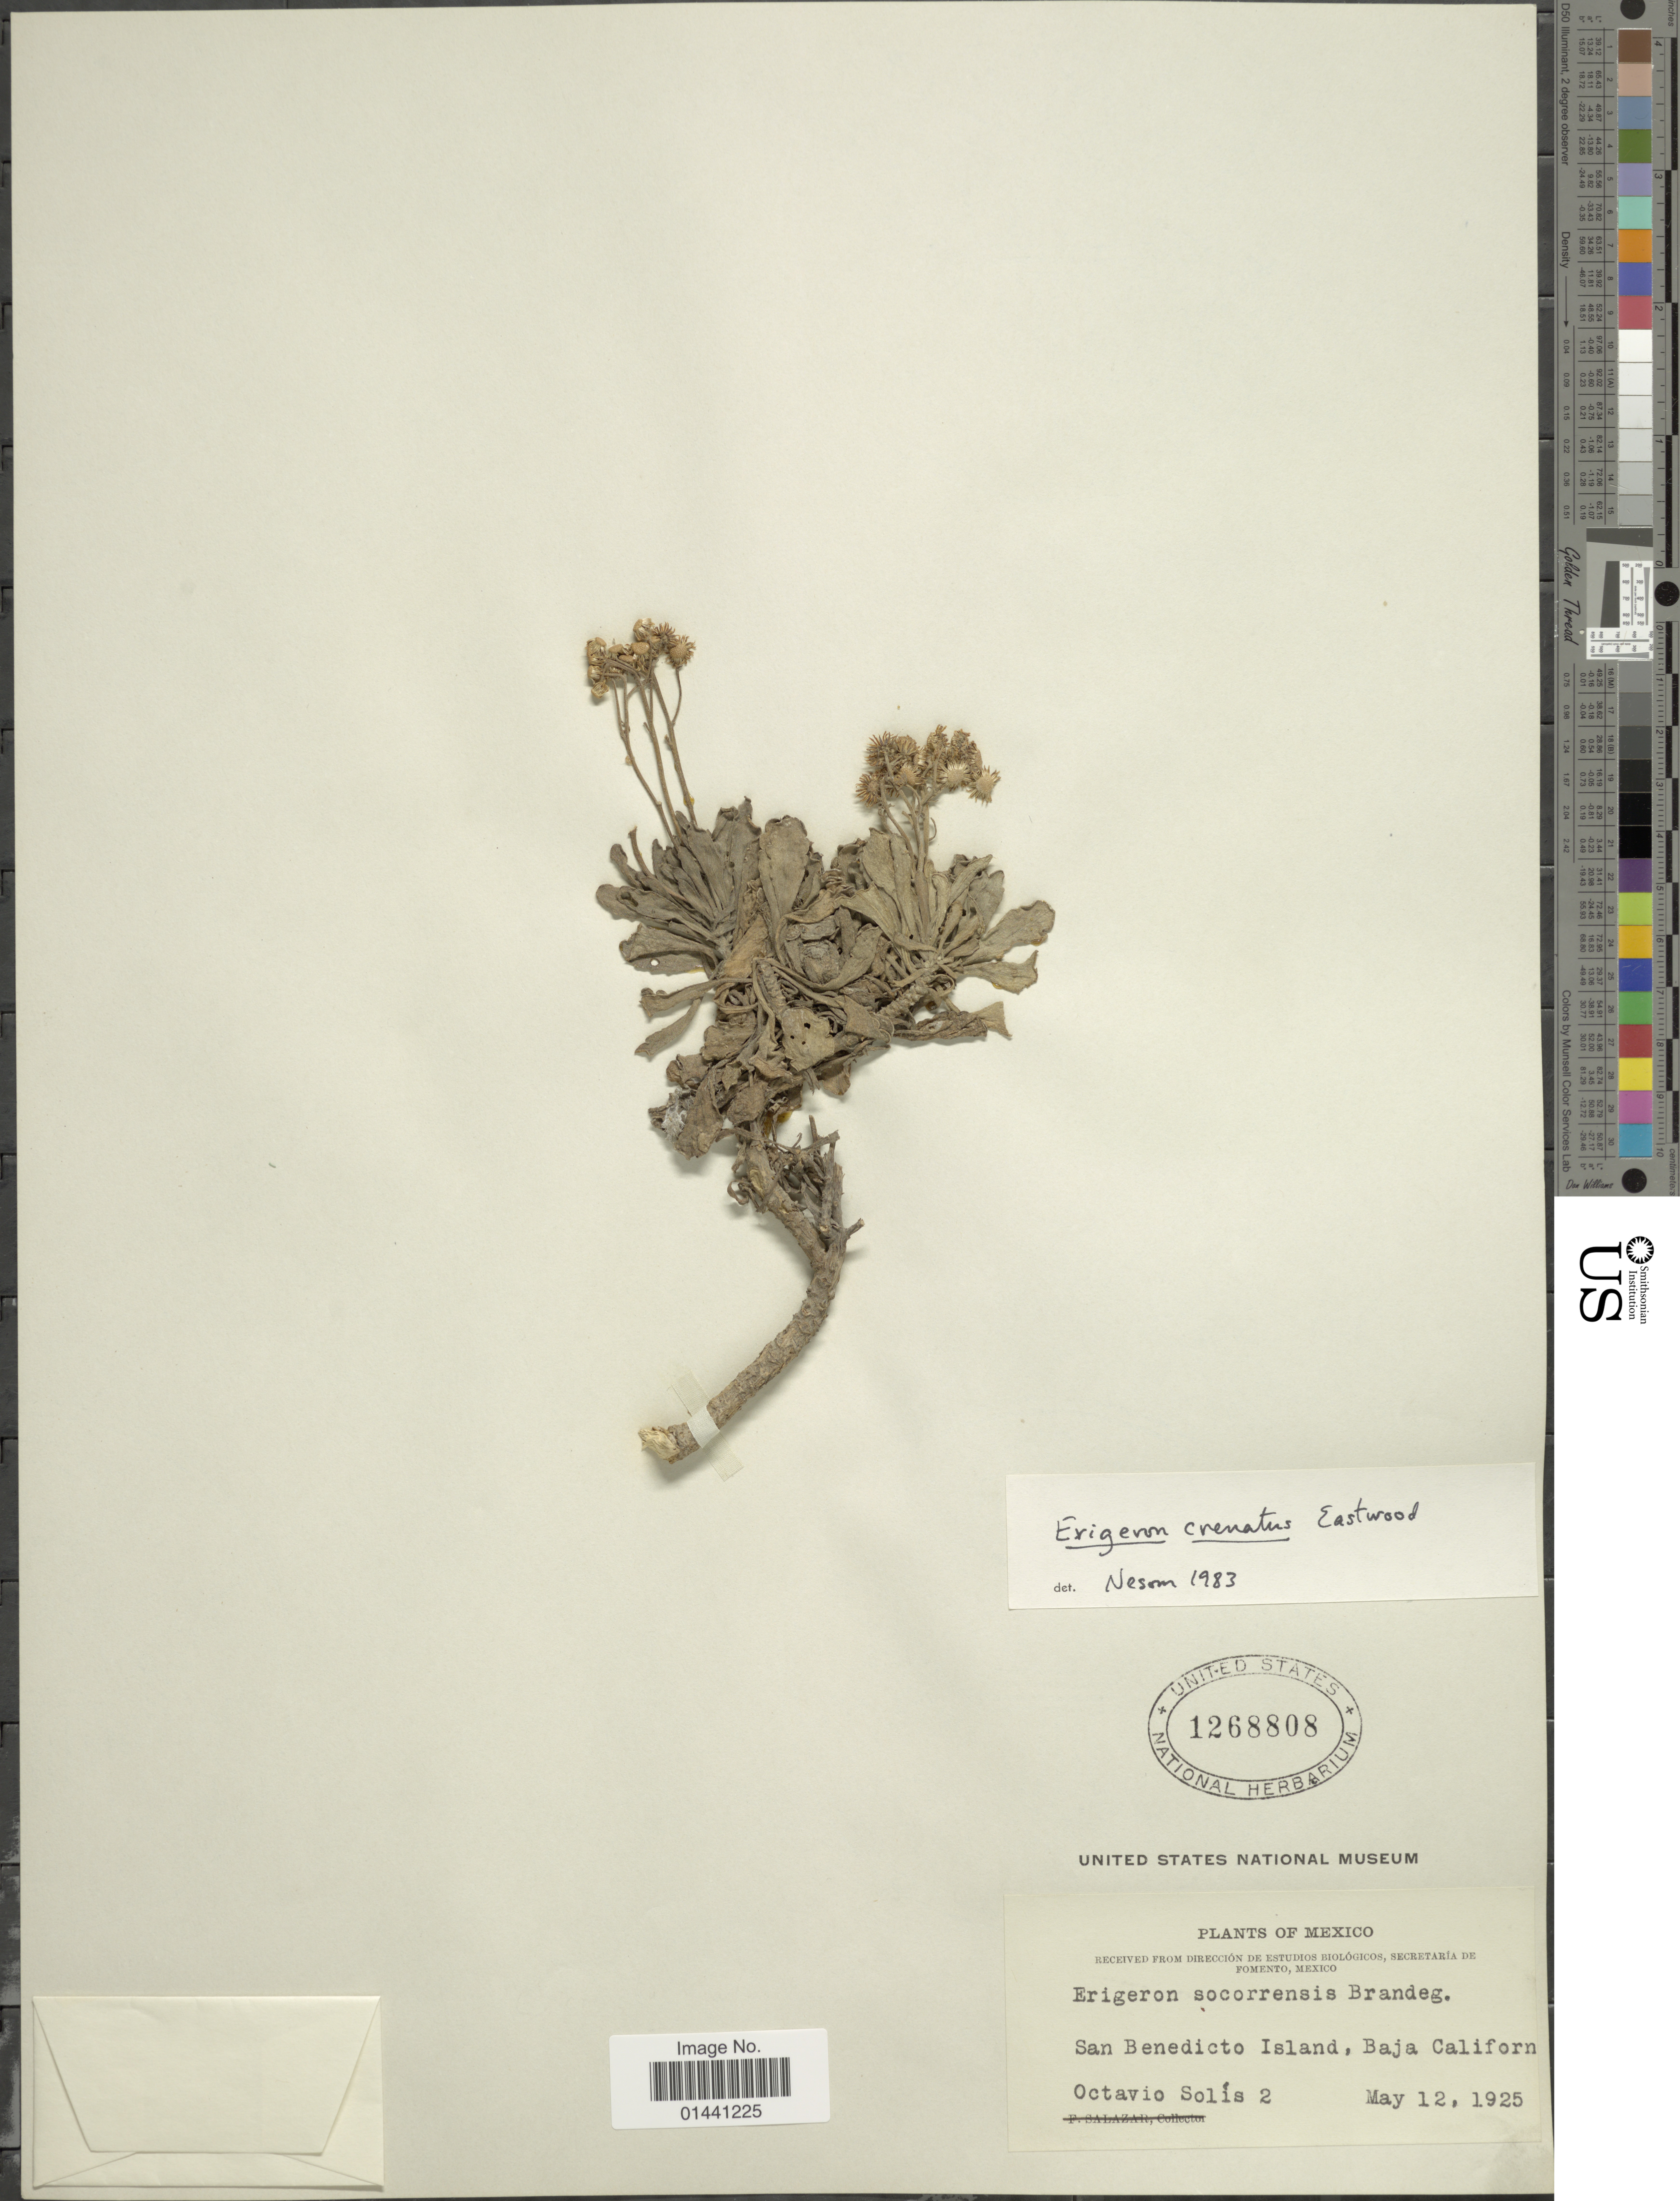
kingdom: Plantae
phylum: Tracheophyta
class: Magnoliopsida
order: Asterales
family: Asteraceae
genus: Erigeron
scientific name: Erigeron crenatus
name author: Eastw.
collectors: O. Solis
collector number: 2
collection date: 1925-05-12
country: Mexico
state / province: Baja California Sur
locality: San Benedicto Island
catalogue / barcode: US 1268808